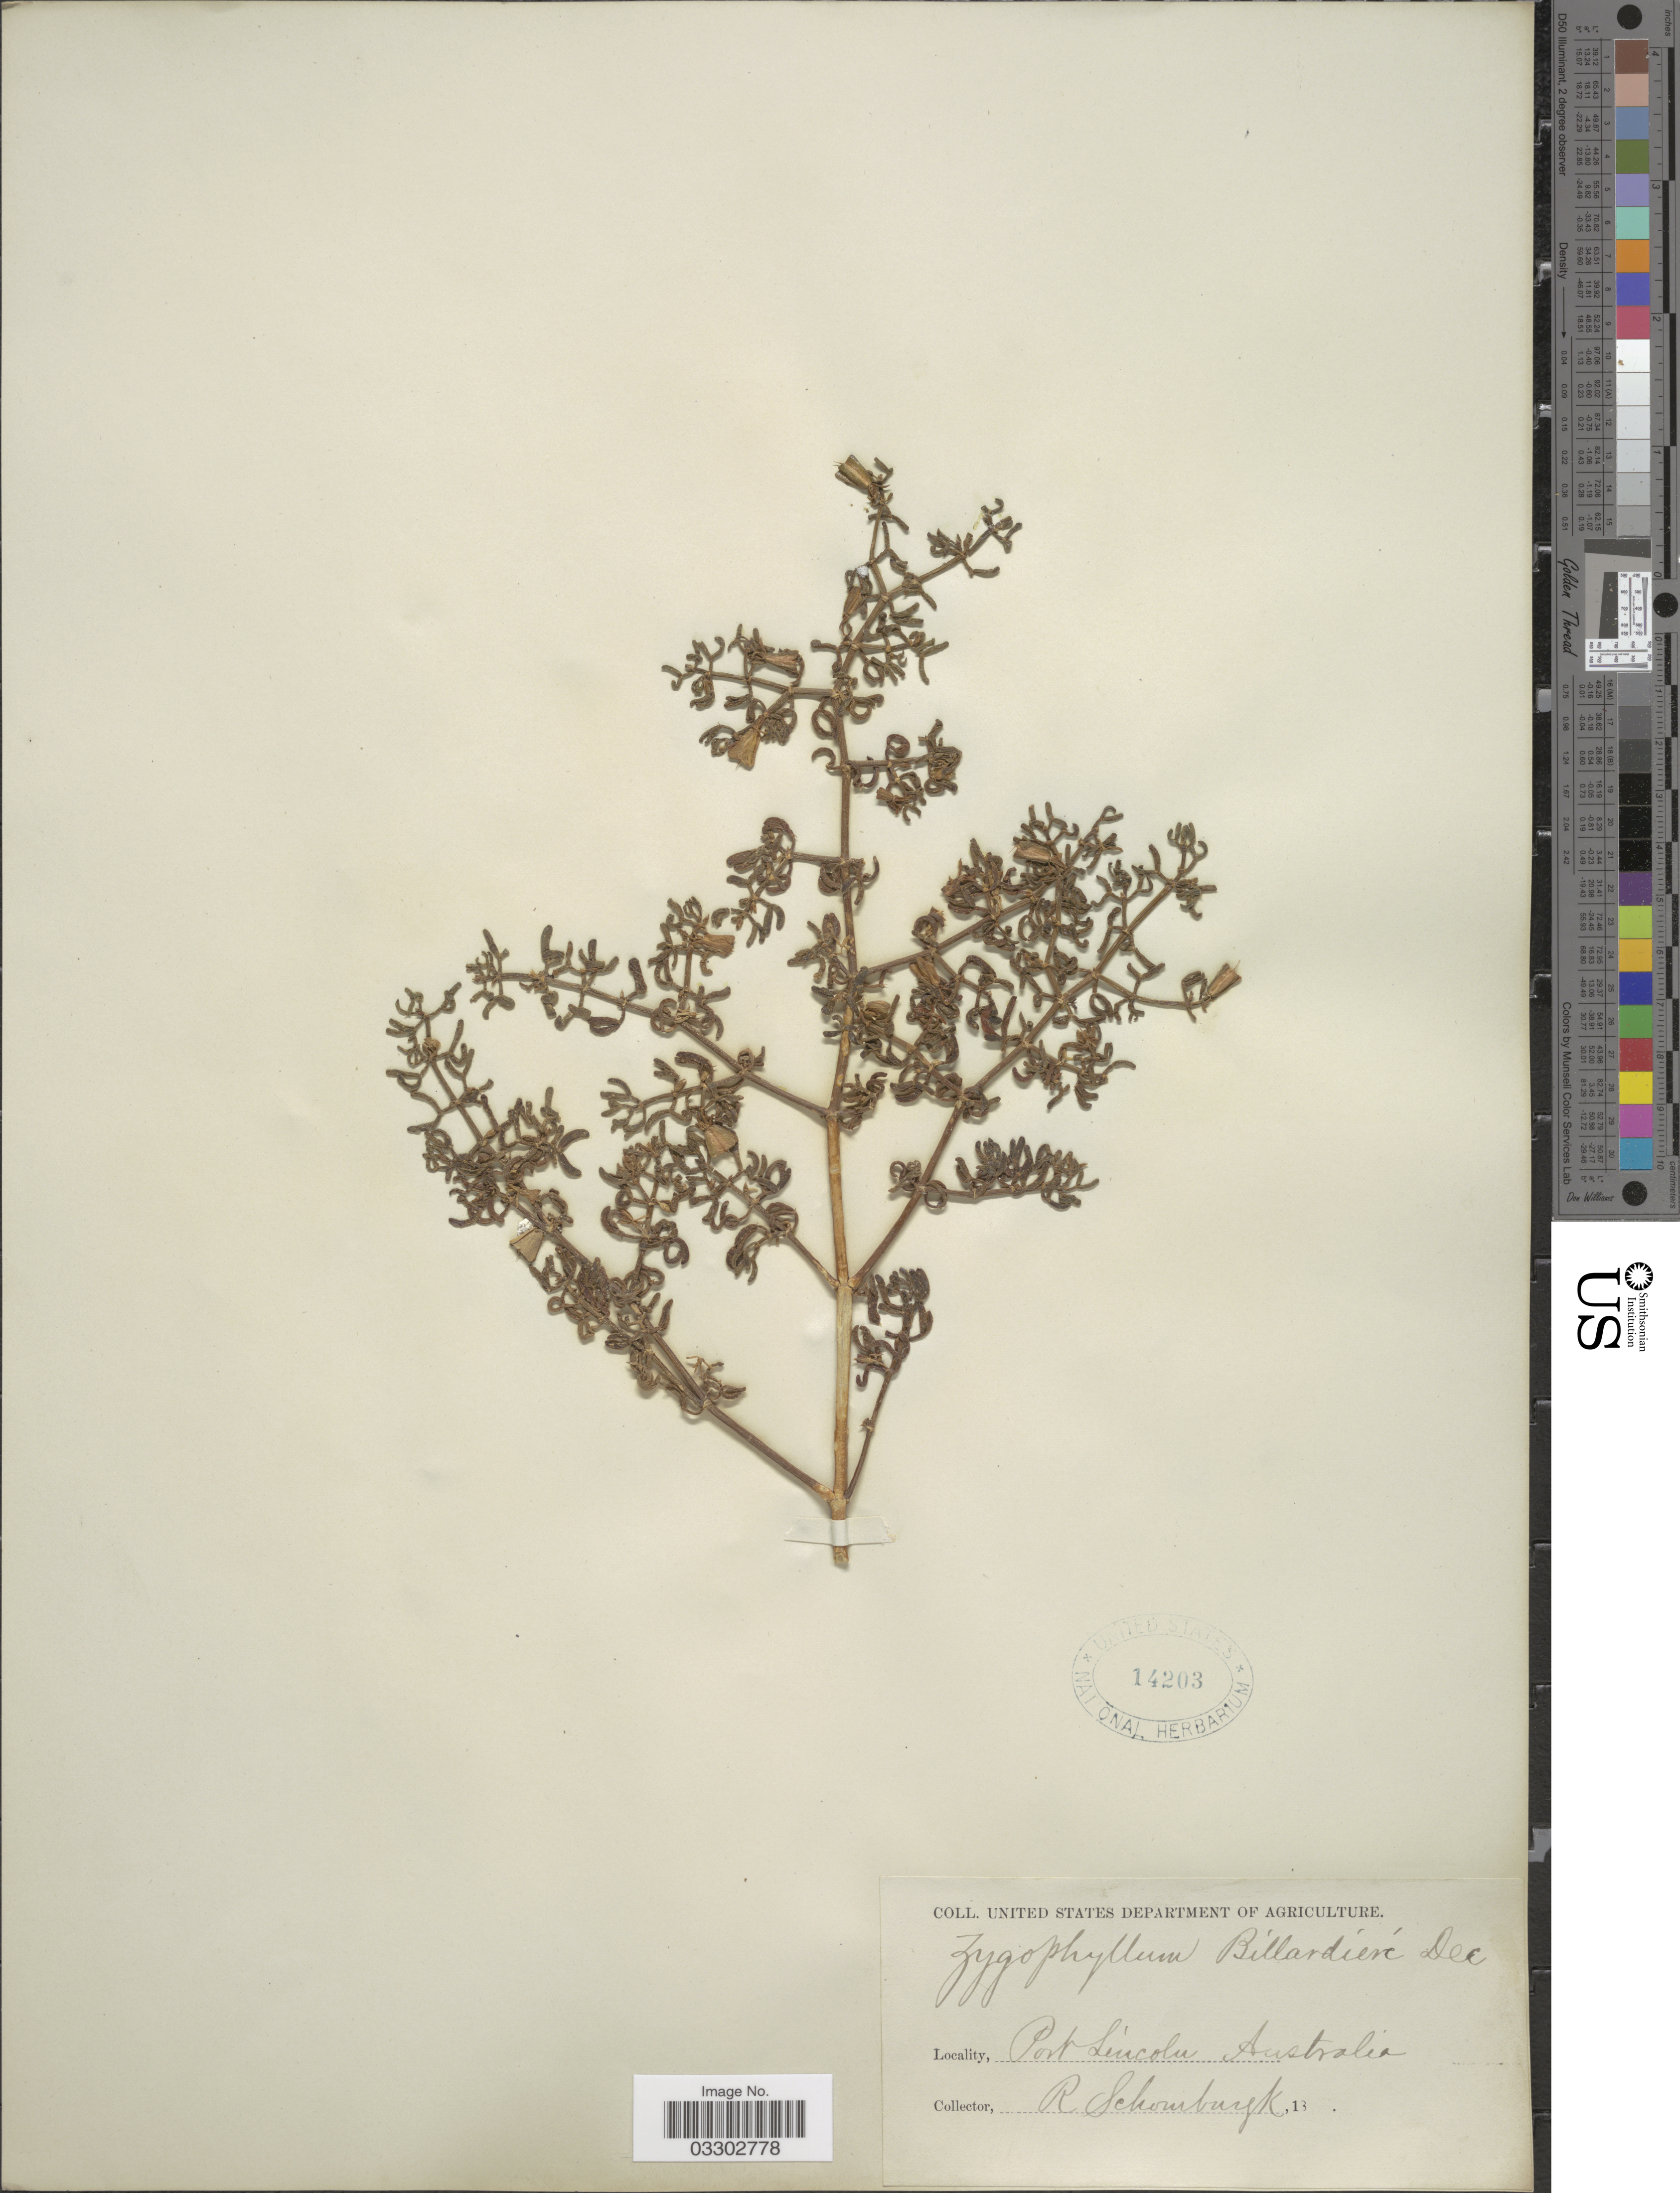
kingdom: Plantae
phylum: Tracheophyta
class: Magnoliopsida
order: Zygophyllales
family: Zygophyllaceae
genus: Roepera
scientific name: Roepera billardierei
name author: (DC.) G. Don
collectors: M. R. Schomburgk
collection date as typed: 18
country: Australia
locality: Port Lincoln.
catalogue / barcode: US 14203